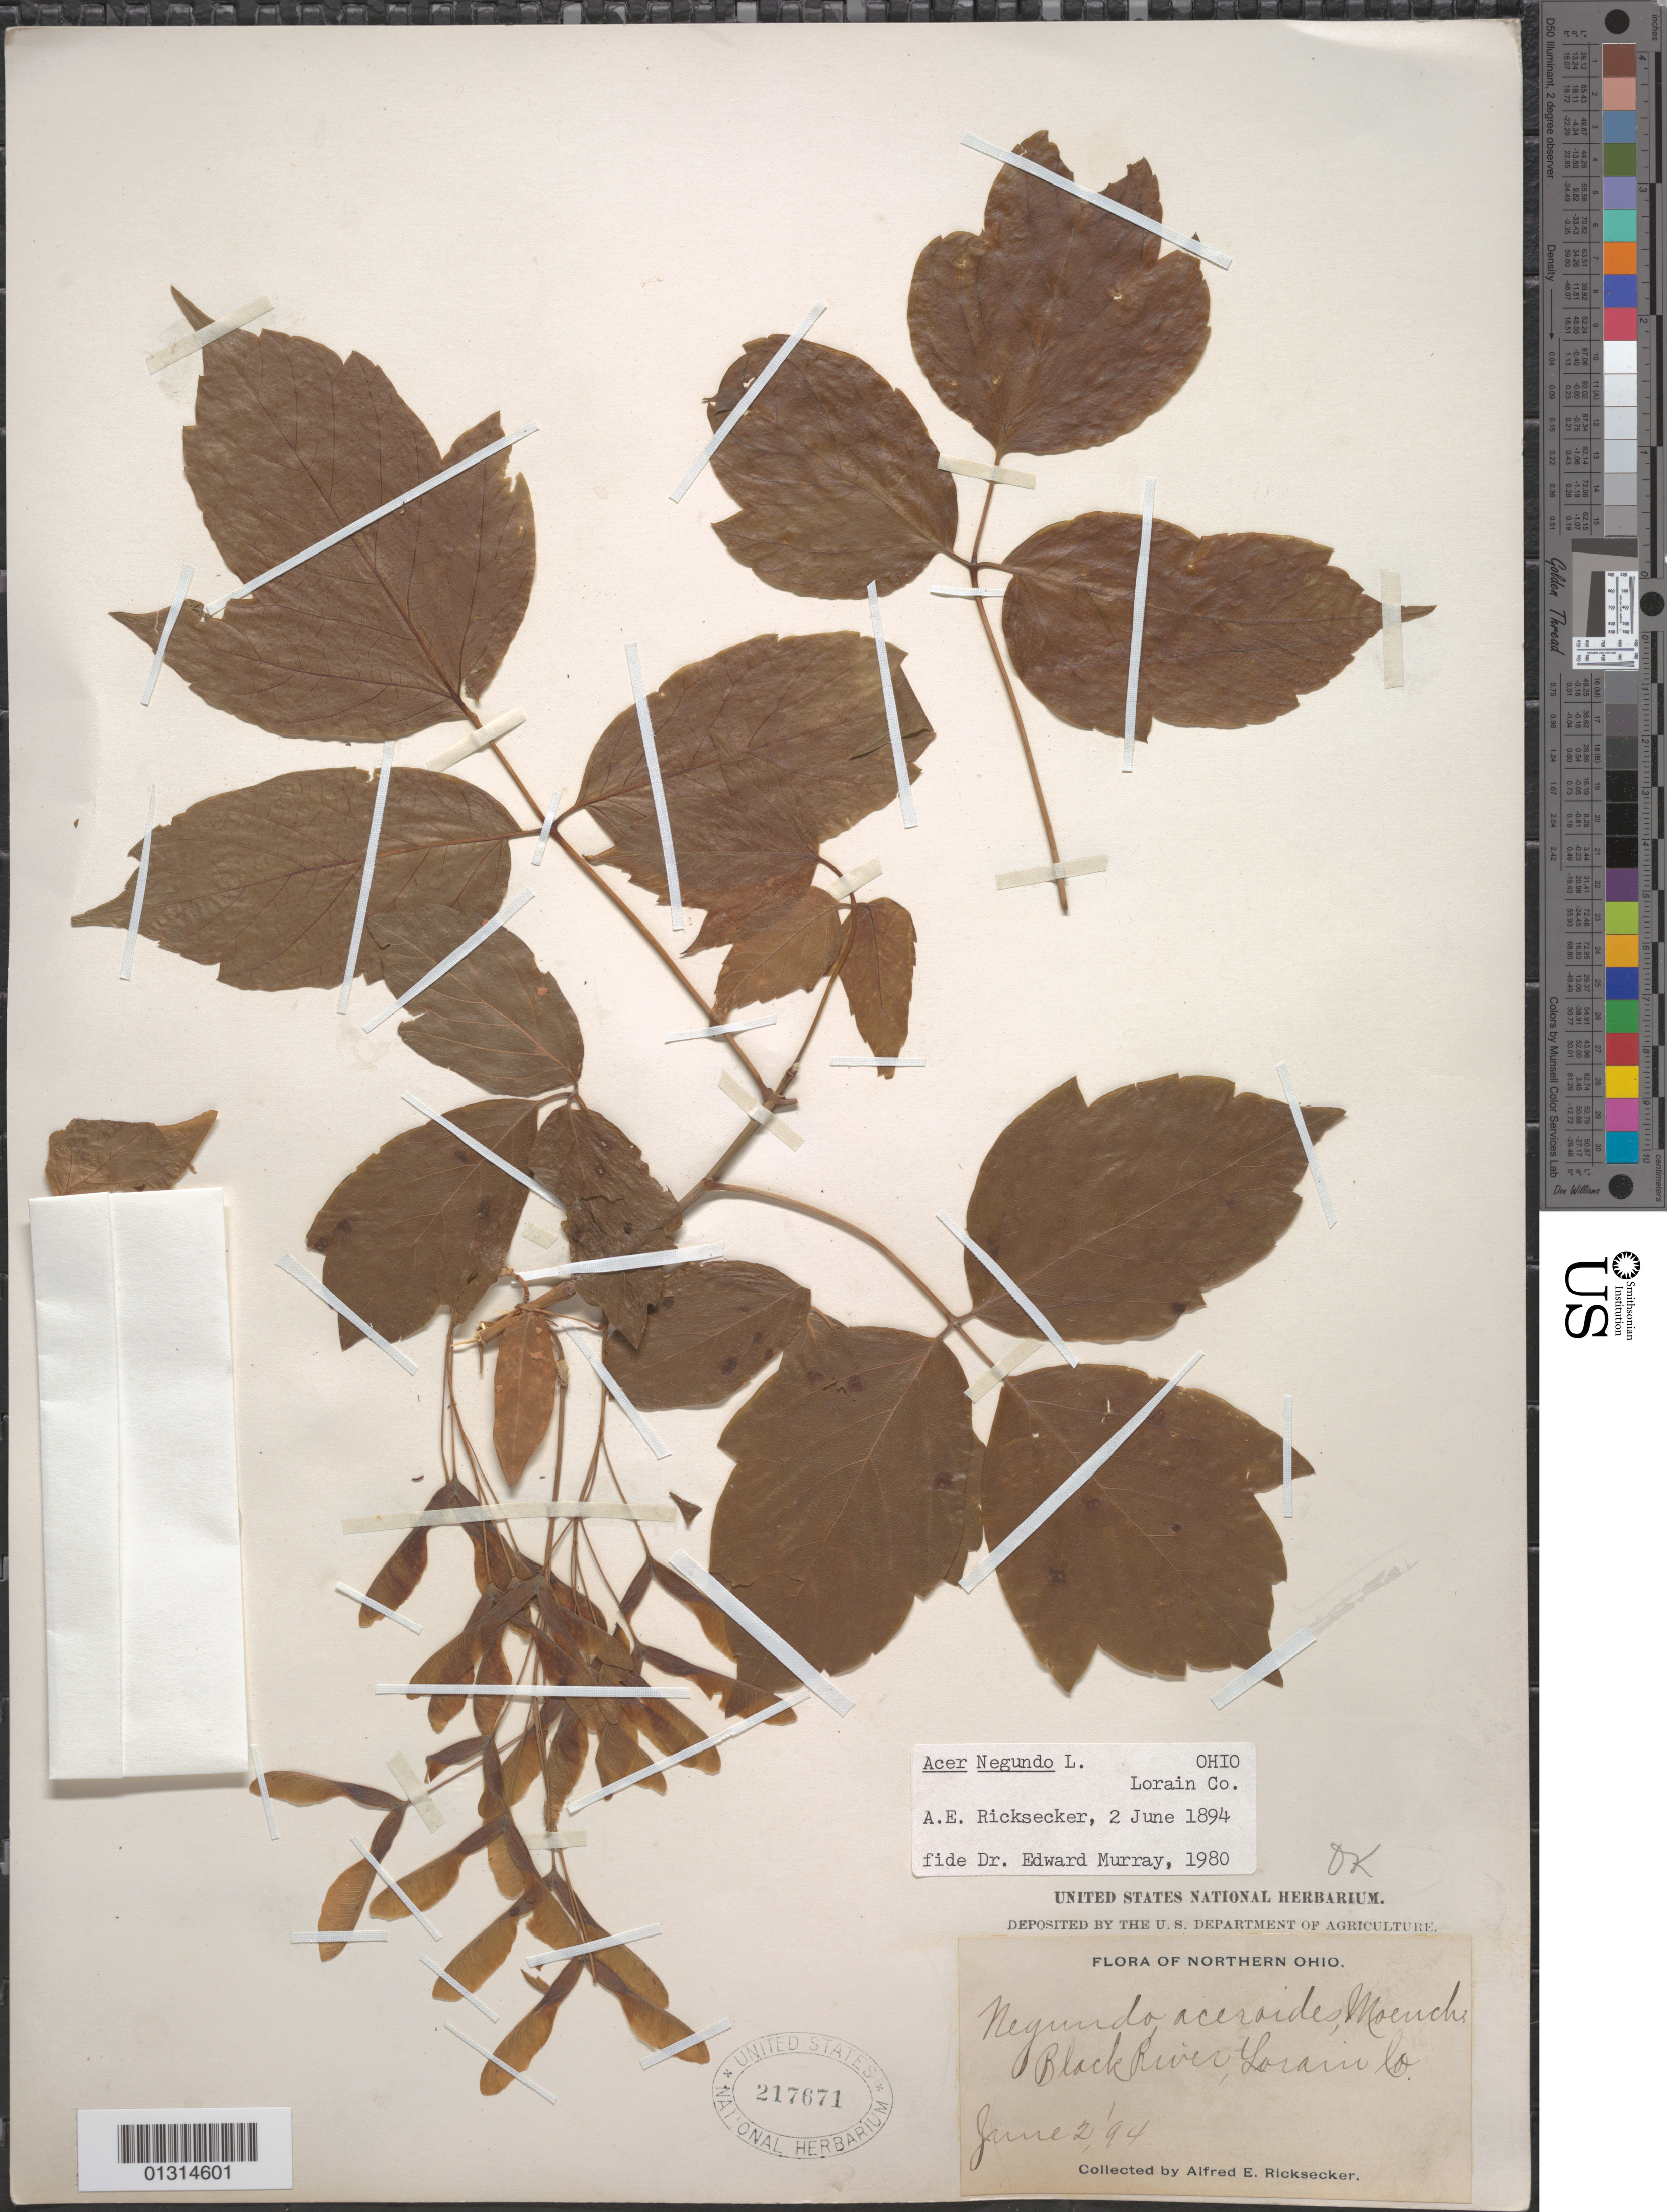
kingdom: Plantae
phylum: Tracheophyta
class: Magnoliopsida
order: Sapindales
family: Sapindaceae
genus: Acer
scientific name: Acer negundo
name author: L.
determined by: Murray, Edward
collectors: A. E. Ricksecker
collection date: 1894-06-02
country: United States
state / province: Ohio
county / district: Lorain County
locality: Lorain County, Black River.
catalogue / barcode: US 217671